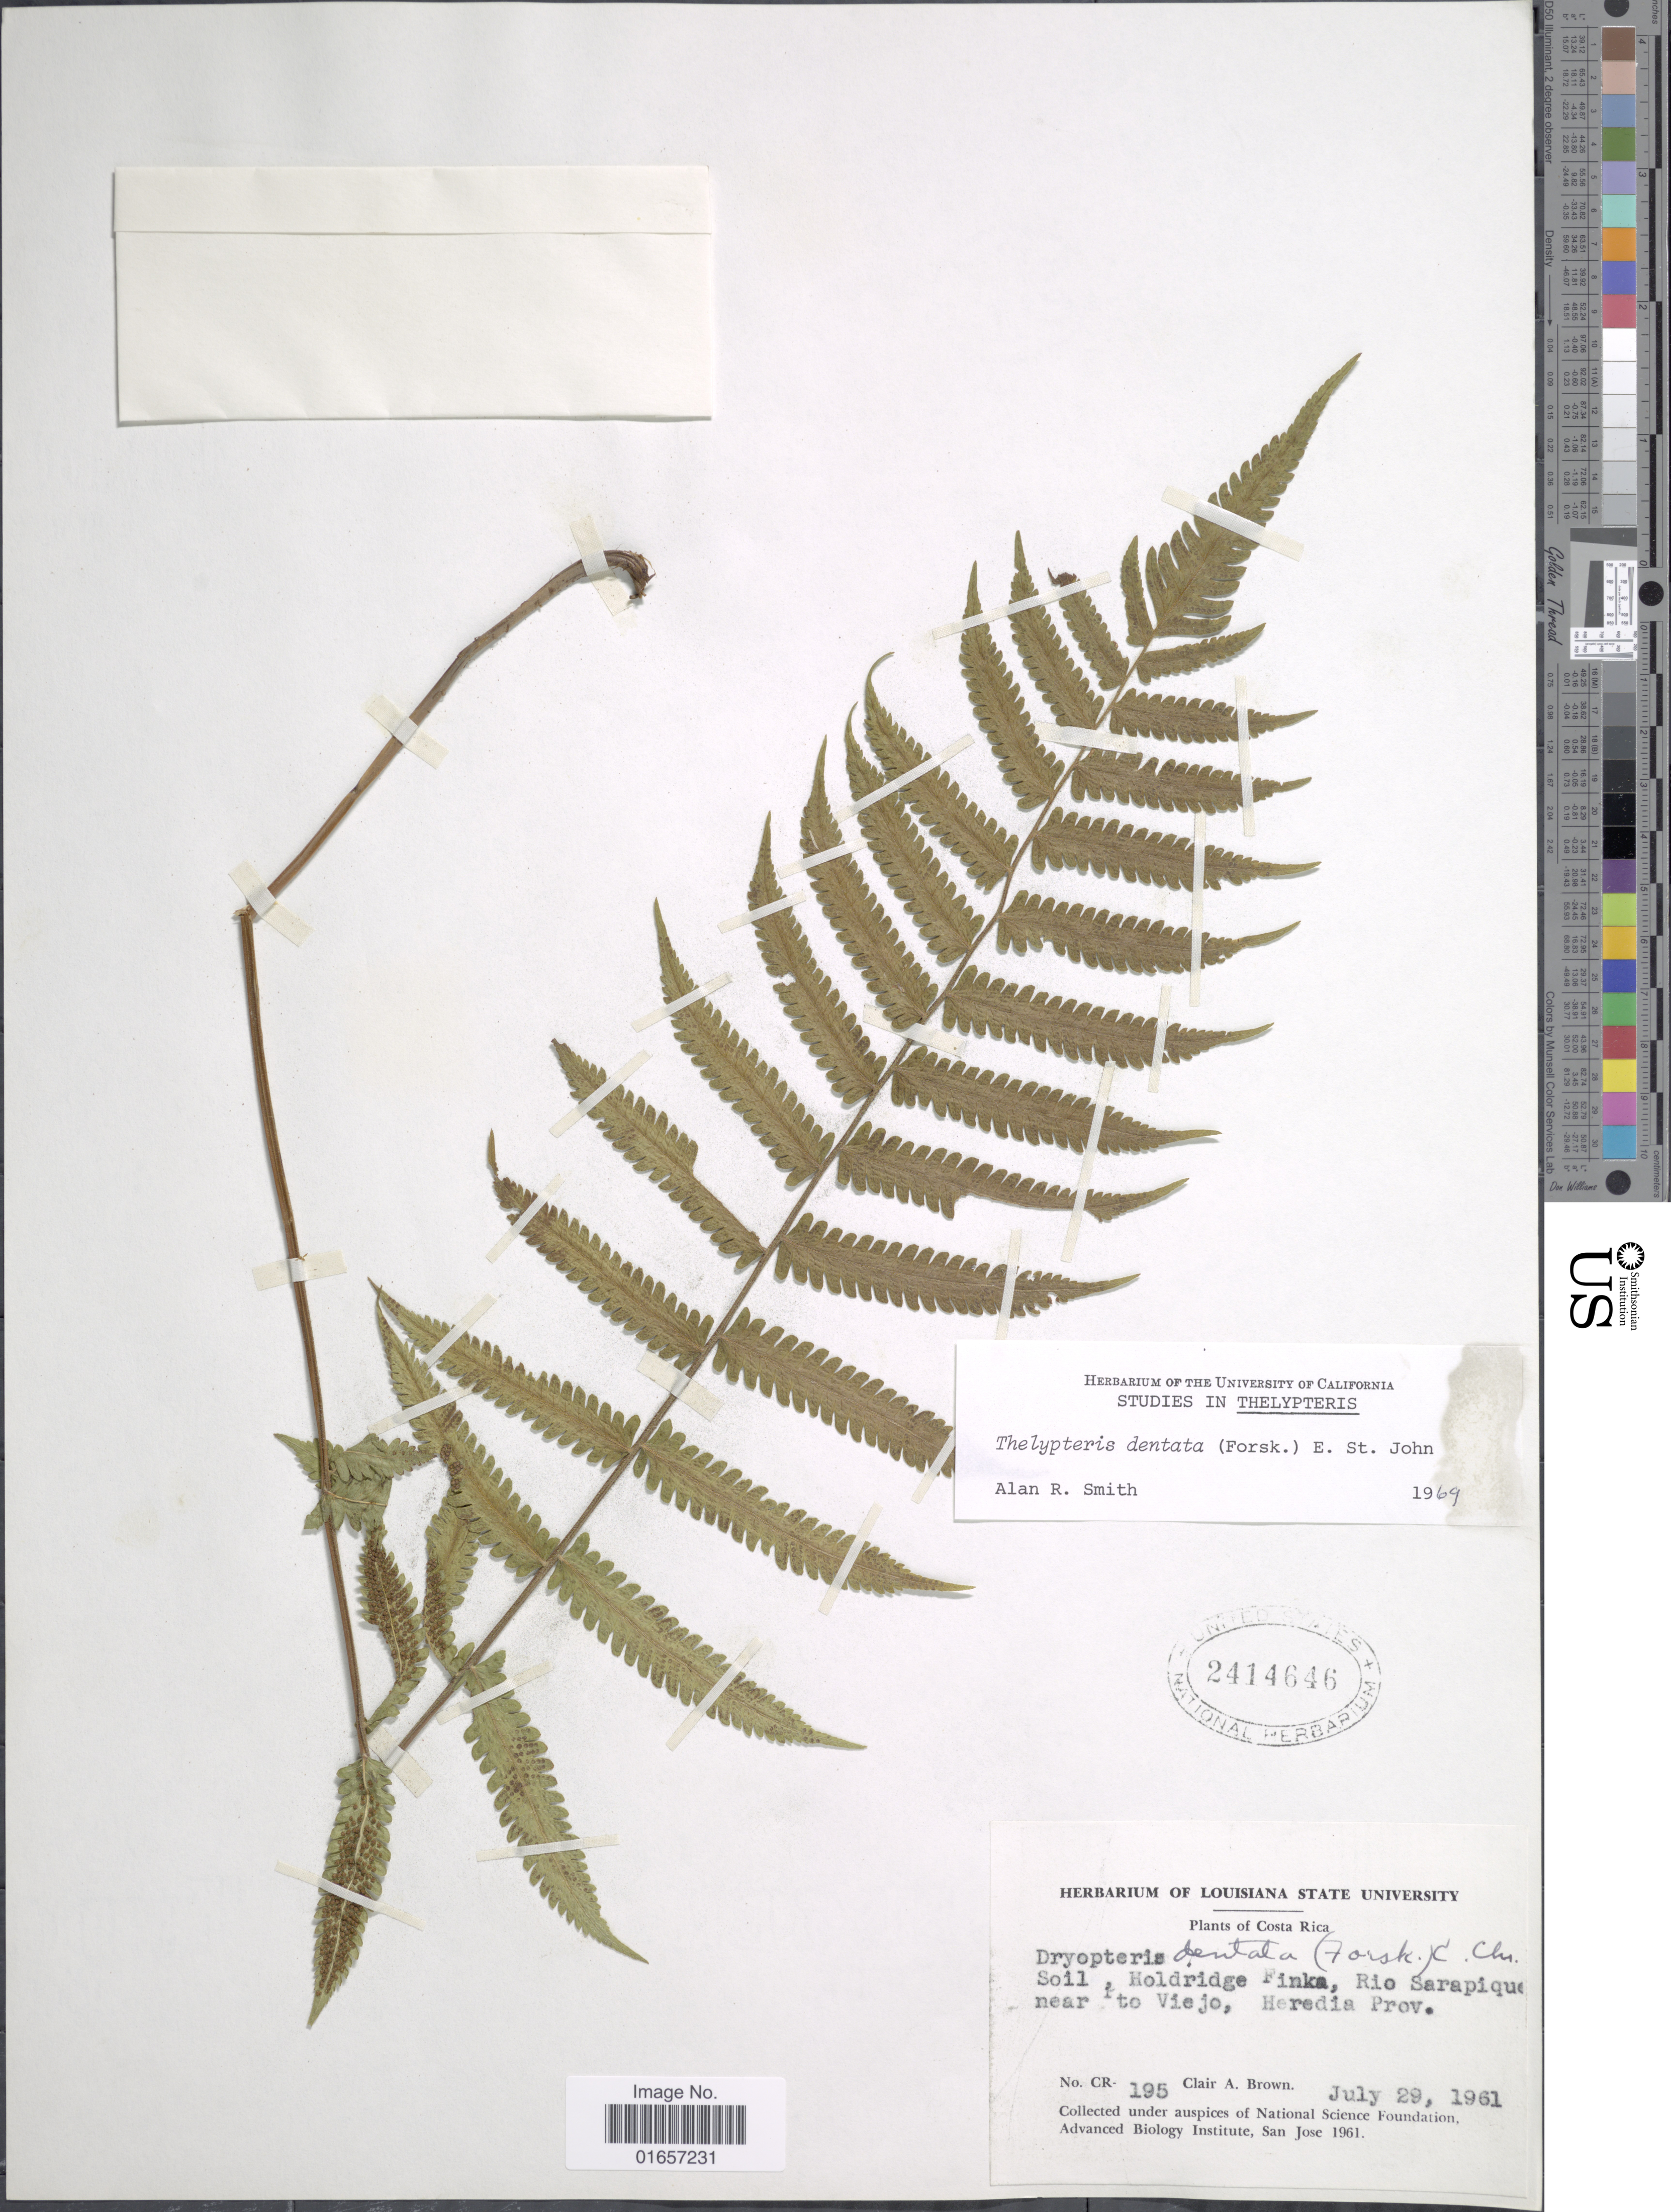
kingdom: Plantae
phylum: Tracheophyta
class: Polypodiopsida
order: Polypodiales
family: Thelypteridaceae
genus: Christella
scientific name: Christella dentata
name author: (Forssk.) Brownsey & Jermy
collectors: C. A. Brown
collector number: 195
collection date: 1961-07-29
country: Costa Rica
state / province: Heredia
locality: Soil, Holdridge Finka, Rio Sarapique near to Viejo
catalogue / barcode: US 2414646